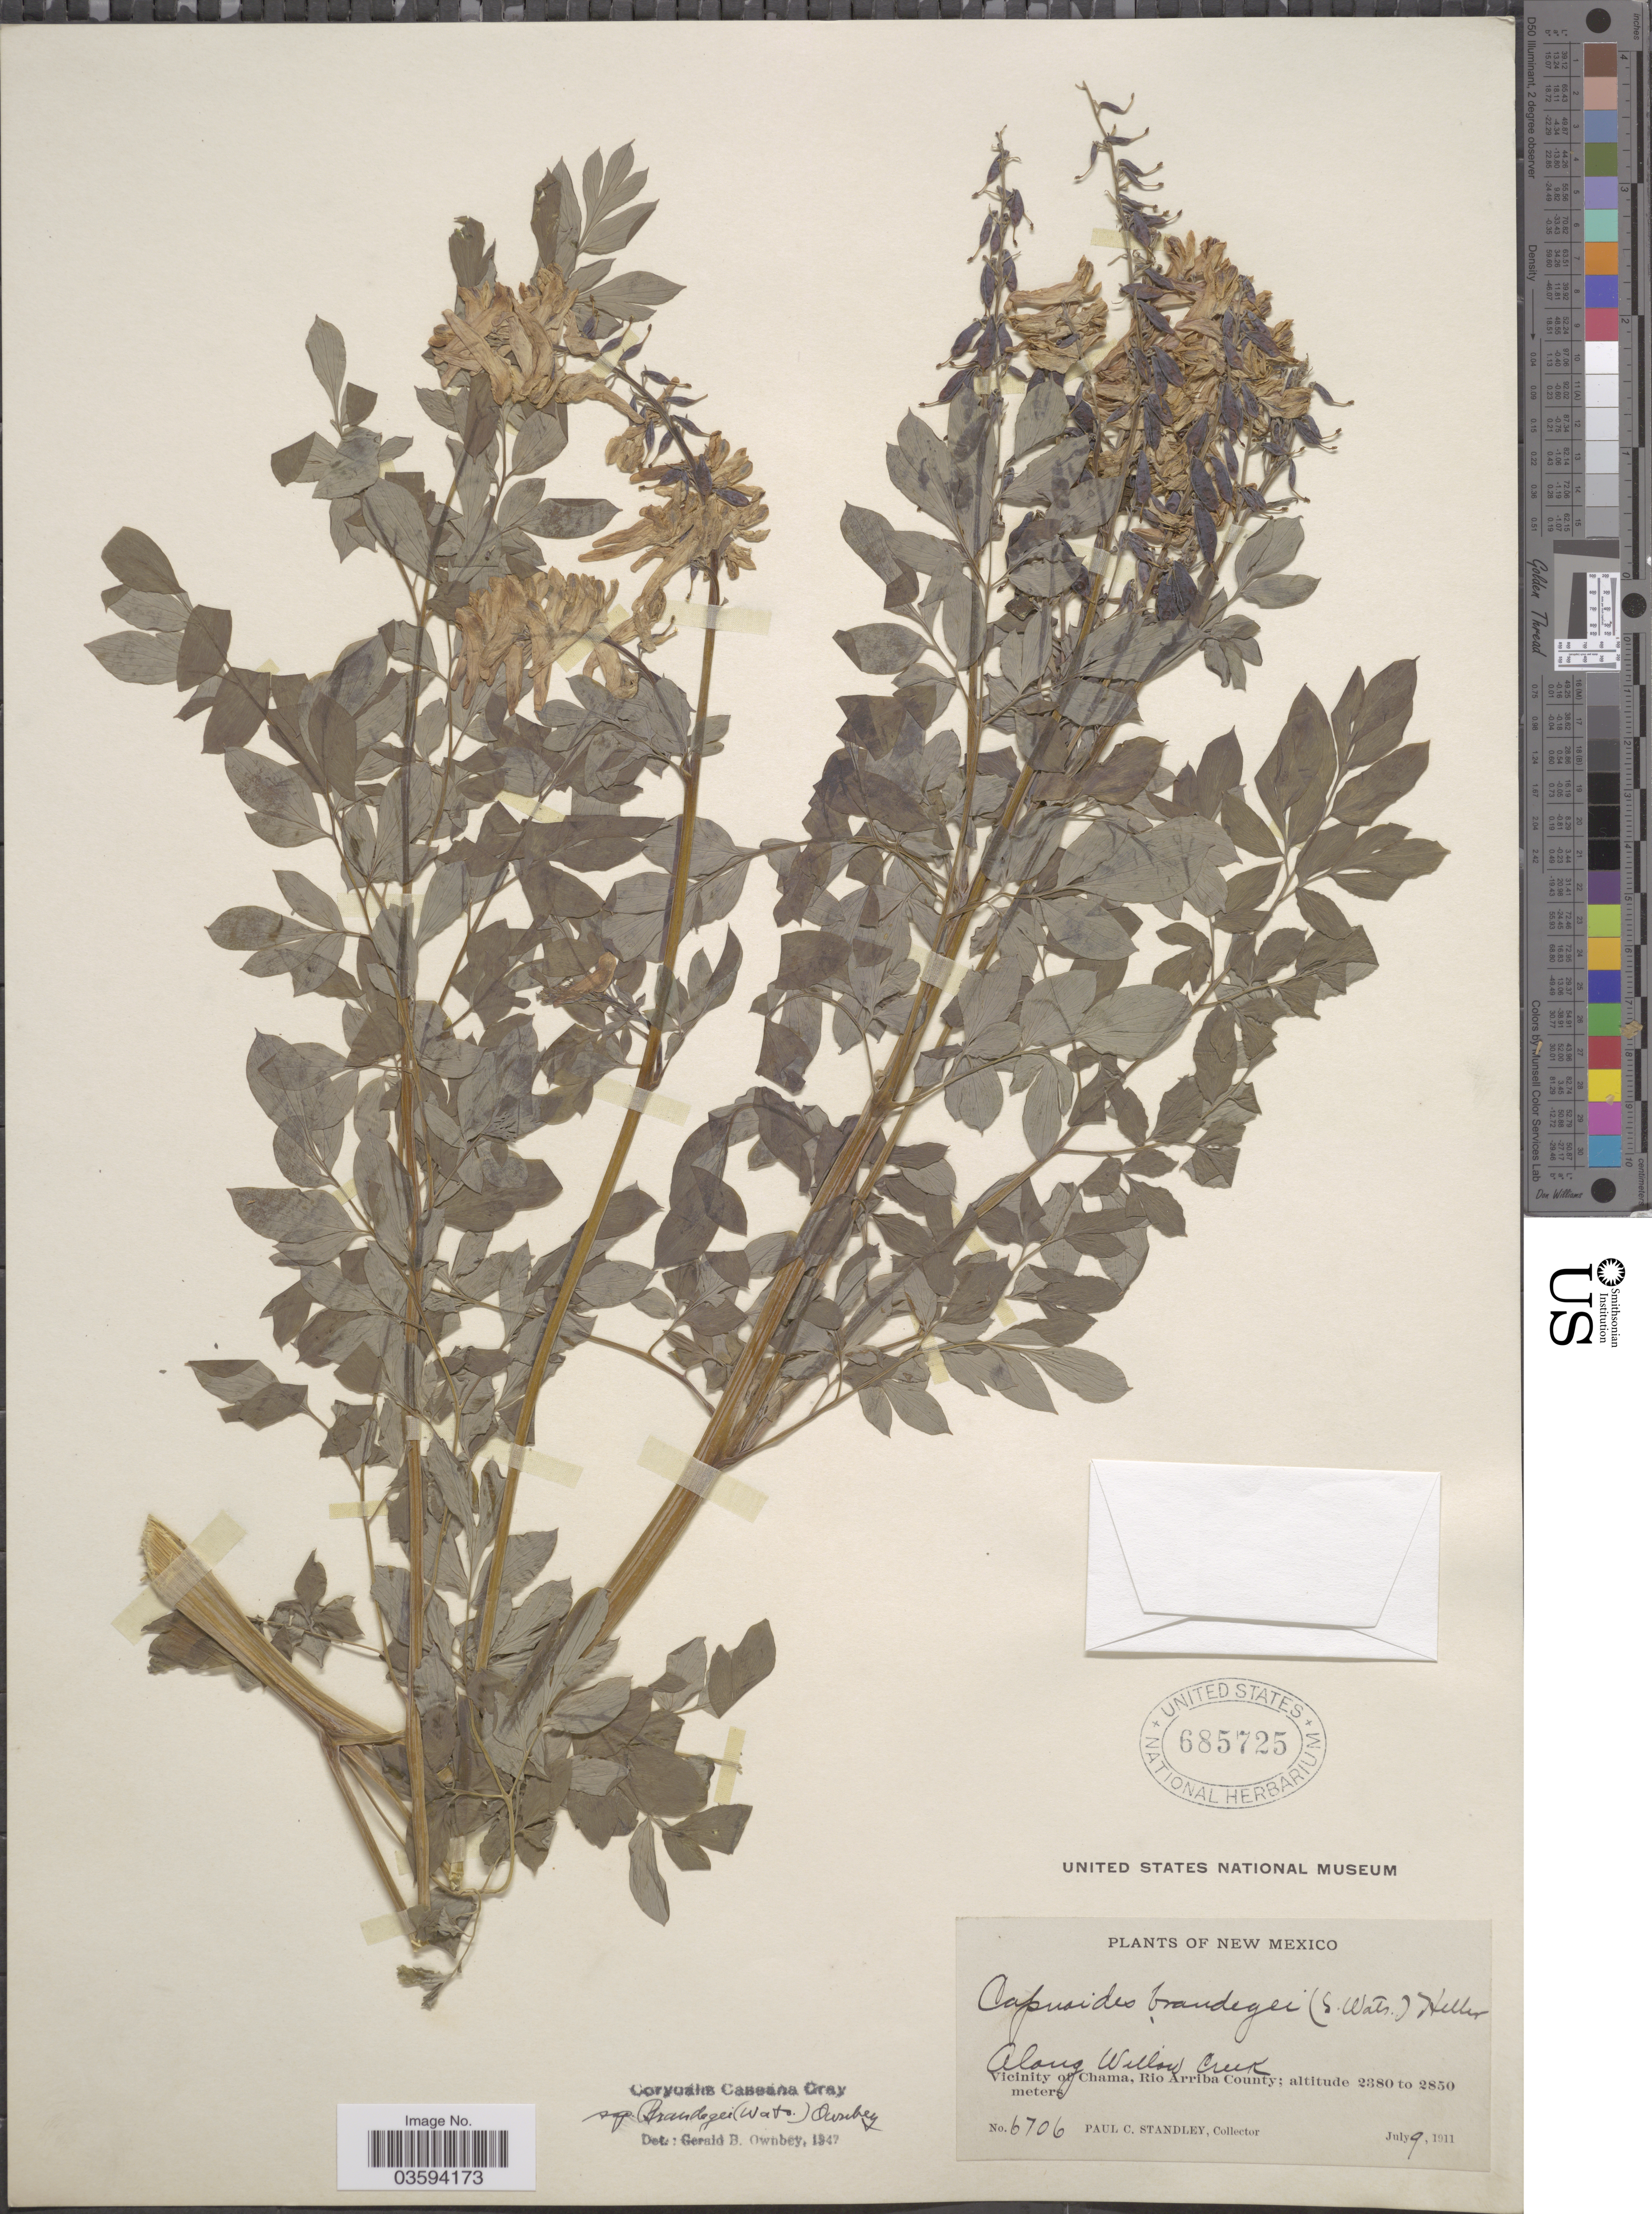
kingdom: Plantae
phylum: Tracheophyta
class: Magnoliopsida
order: Ranunculales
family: Papaveraceae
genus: Corydalis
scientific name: Corydalis caseana subsp. brandegeei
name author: (S. Watson) G.B. Ownbey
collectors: P. C. Standley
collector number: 6706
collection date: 1911-07-09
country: United States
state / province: New Mexico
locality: Along Willow Creek. Vicinity of Chama, Rio Arriba County.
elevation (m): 2380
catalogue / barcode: US 685725